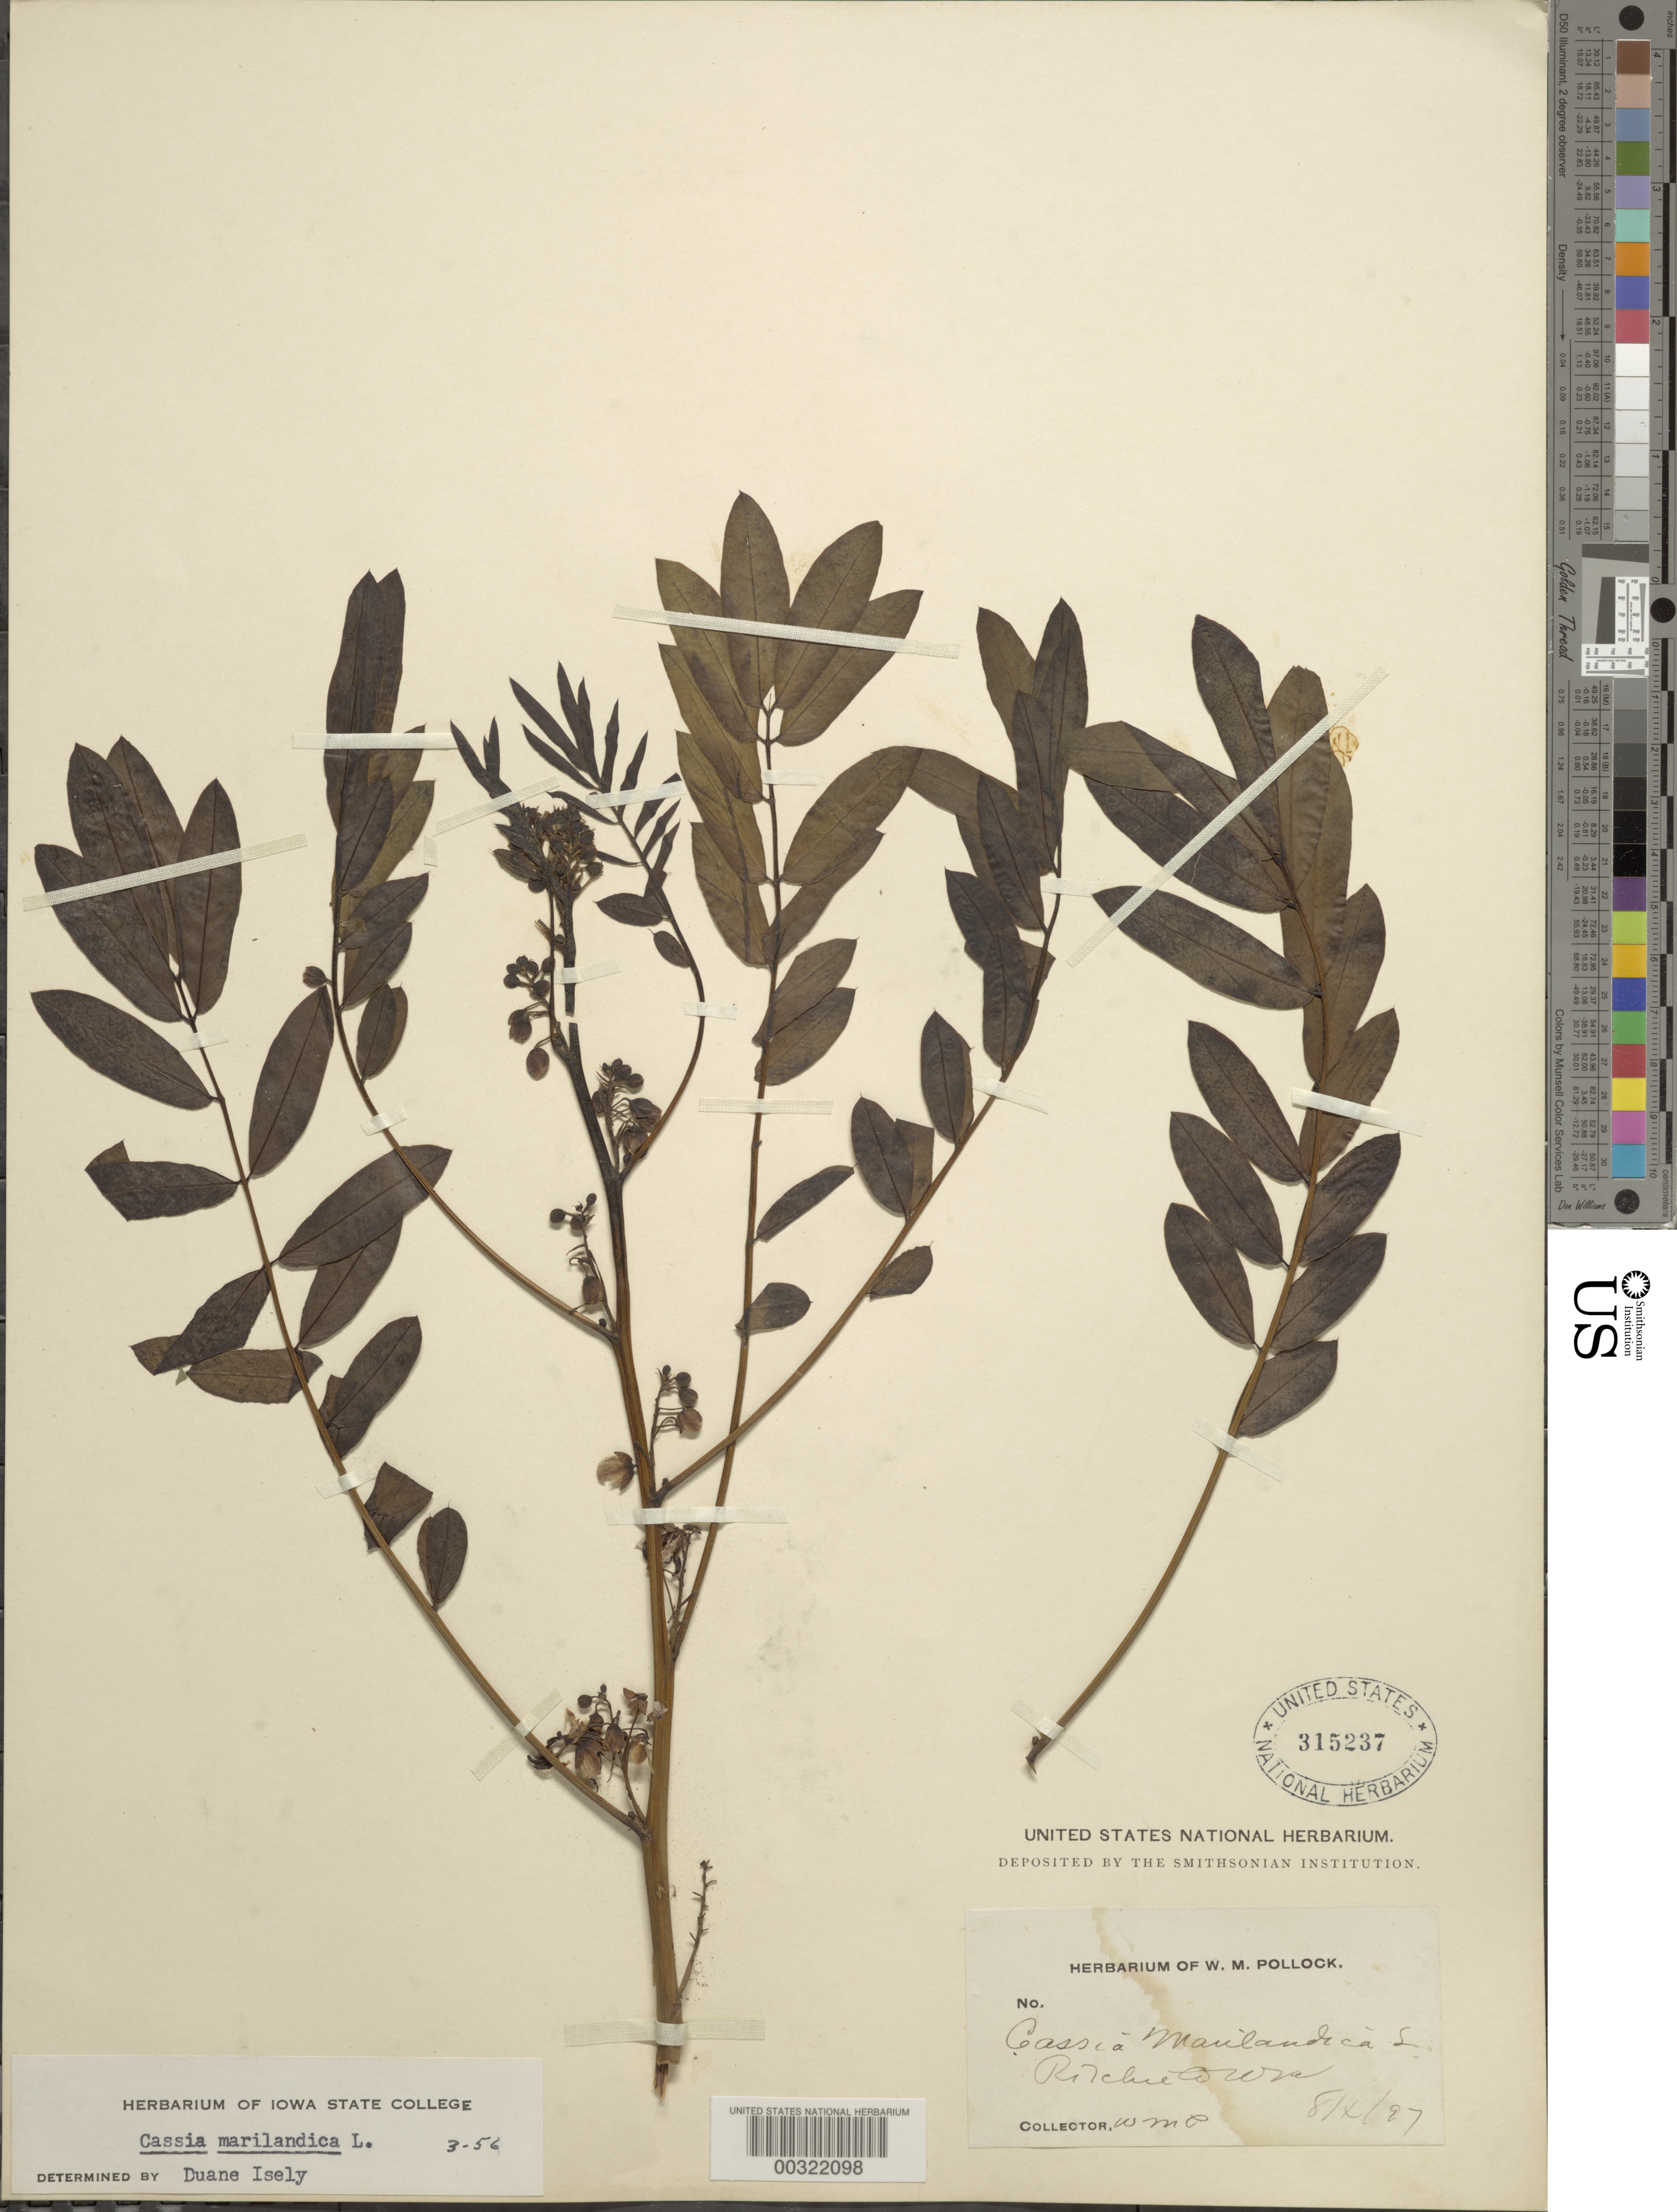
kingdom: Plantae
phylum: Tracheophyta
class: Magnoliopsida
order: Fabales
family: Fabaceae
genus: Senna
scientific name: Senna marilandica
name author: (L.) Link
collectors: W. M. Pollock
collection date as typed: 08 Oct 1897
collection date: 1897-10-08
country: United States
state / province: Iowa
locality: Ritchie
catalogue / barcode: US 315237